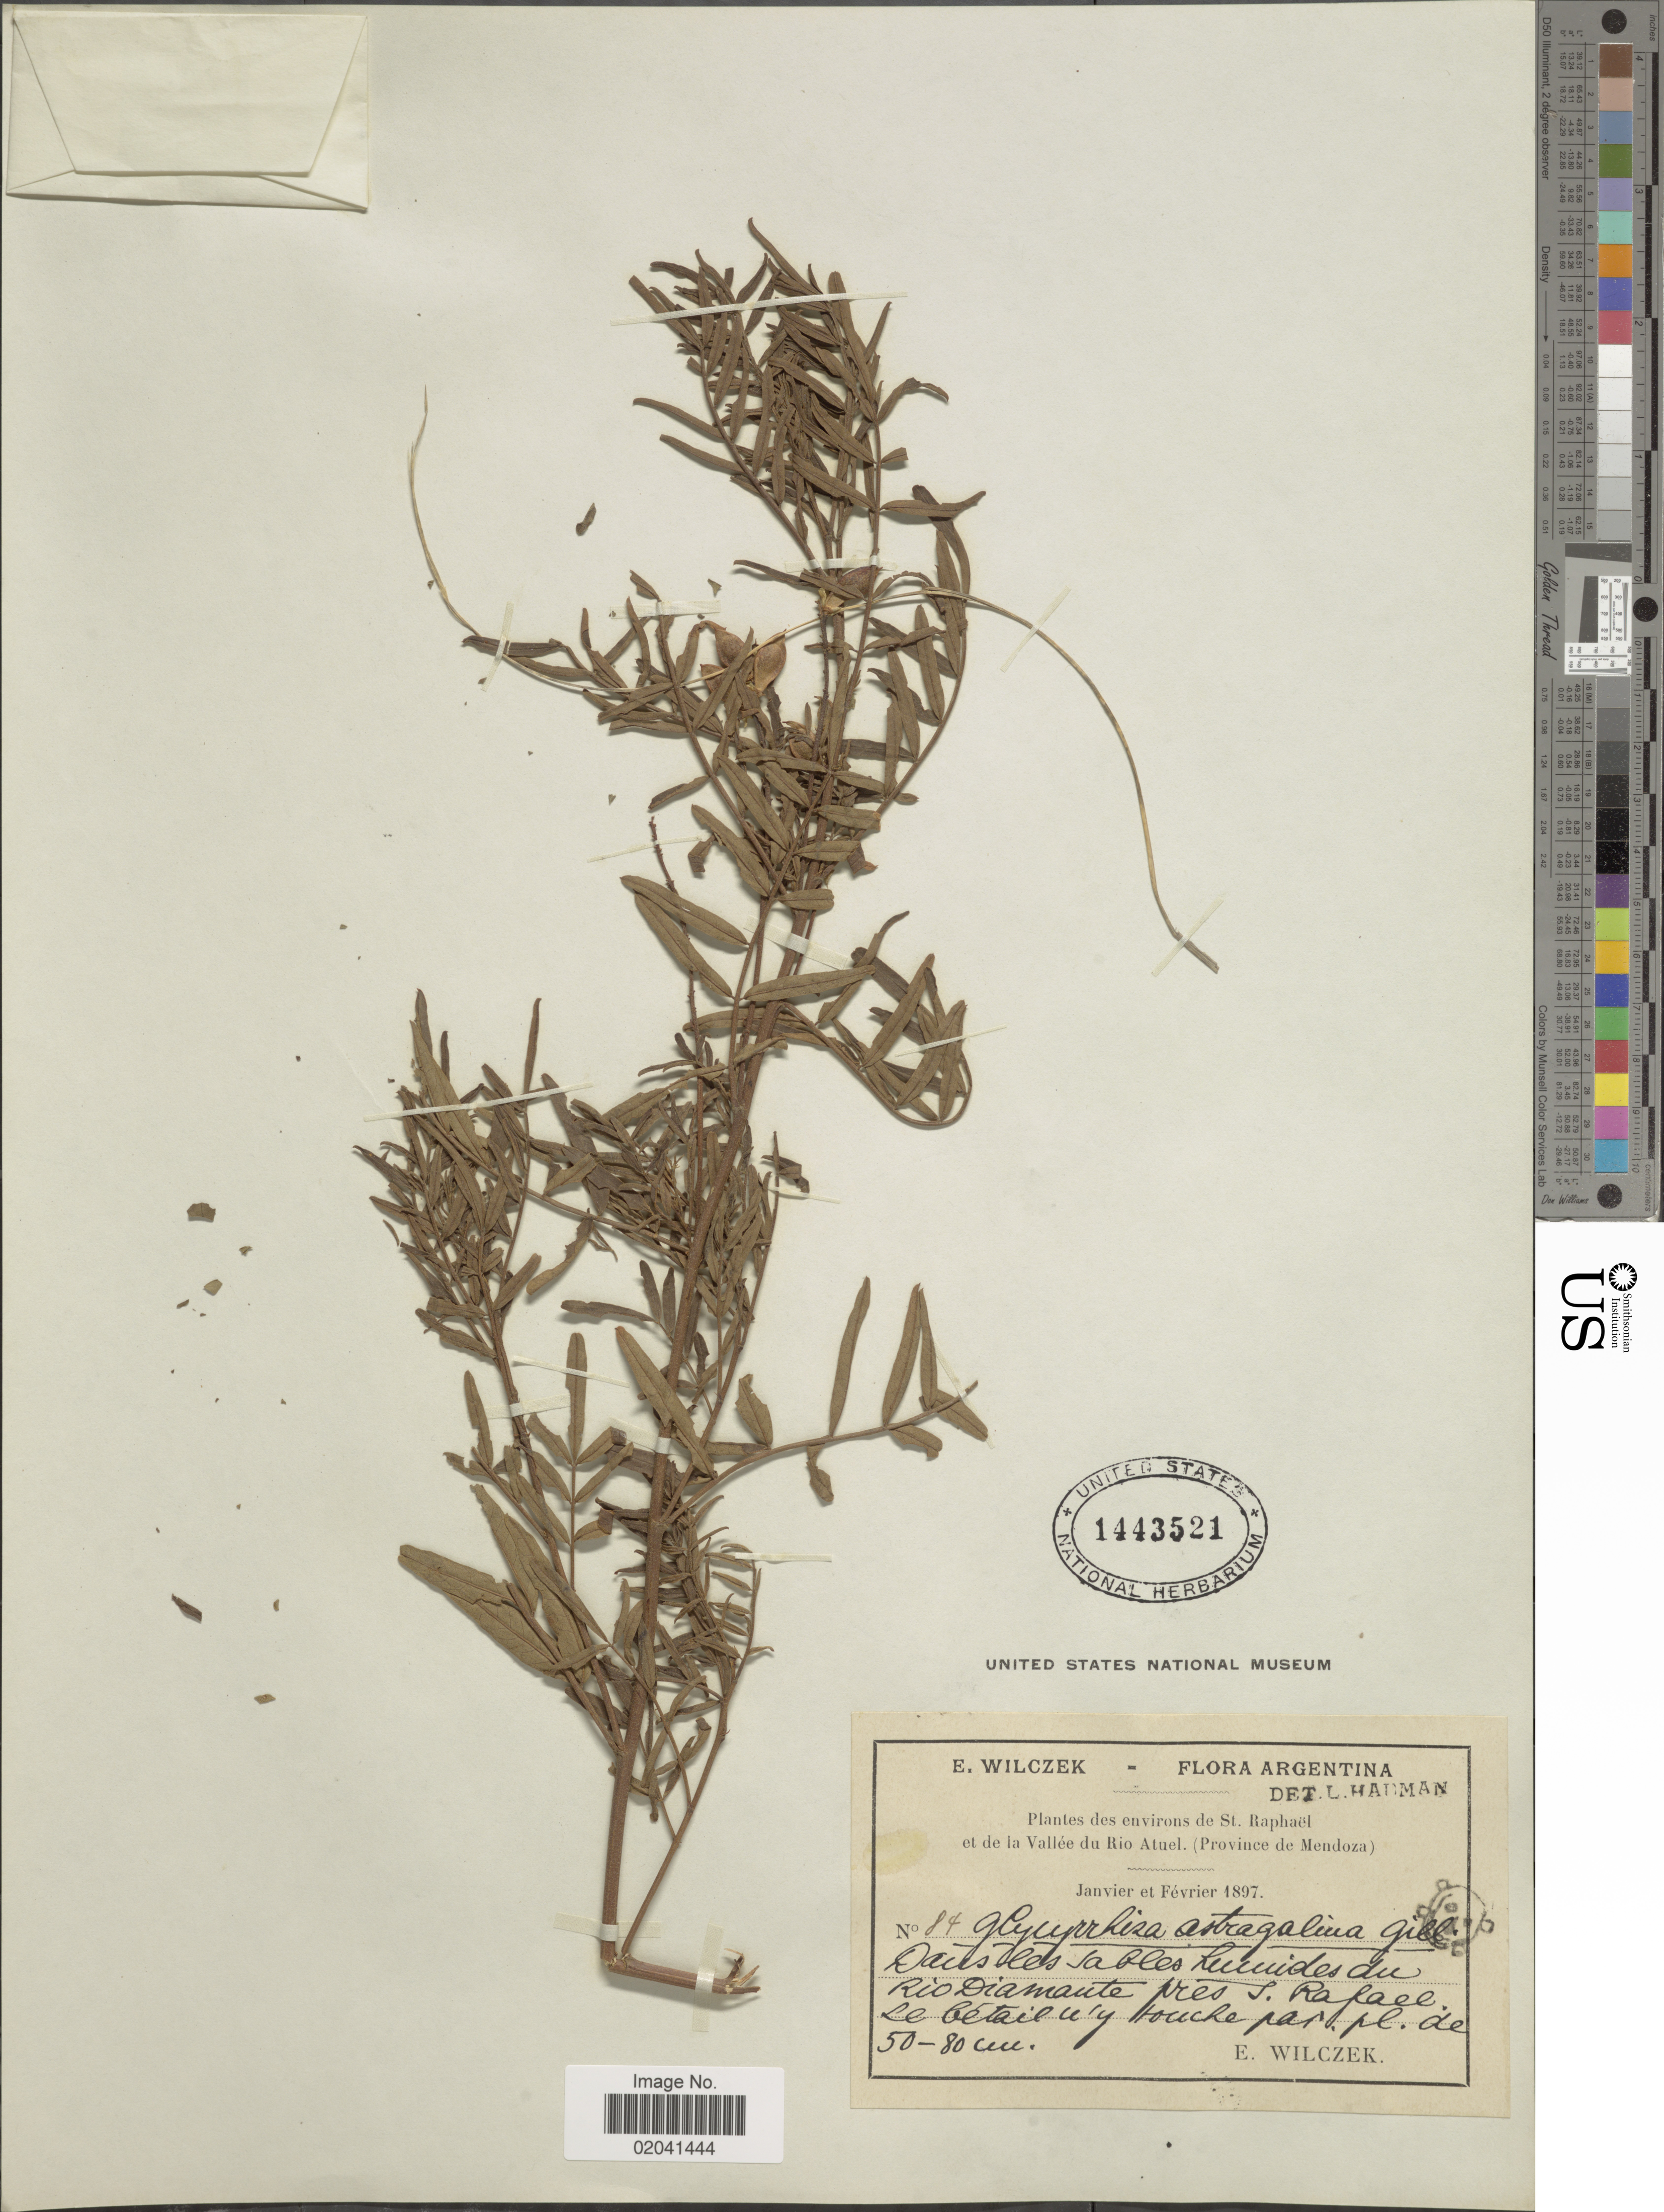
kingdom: Plantae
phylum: Tracheophyta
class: Magnoliopsida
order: Fabales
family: Fabaceae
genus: Glycyrrhiza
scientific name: Glycyrrhiza astragalina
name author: Gillies ex Hook. & Arn.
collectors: E. Wilczek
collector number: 84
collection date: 1897-01/1897-02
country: Argentina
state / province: Mendoza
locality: Environs de St. Raphaël et de la Vallée du Rio Atuel. Rio Diamante pres S. Rafael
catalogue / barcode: US 1443521